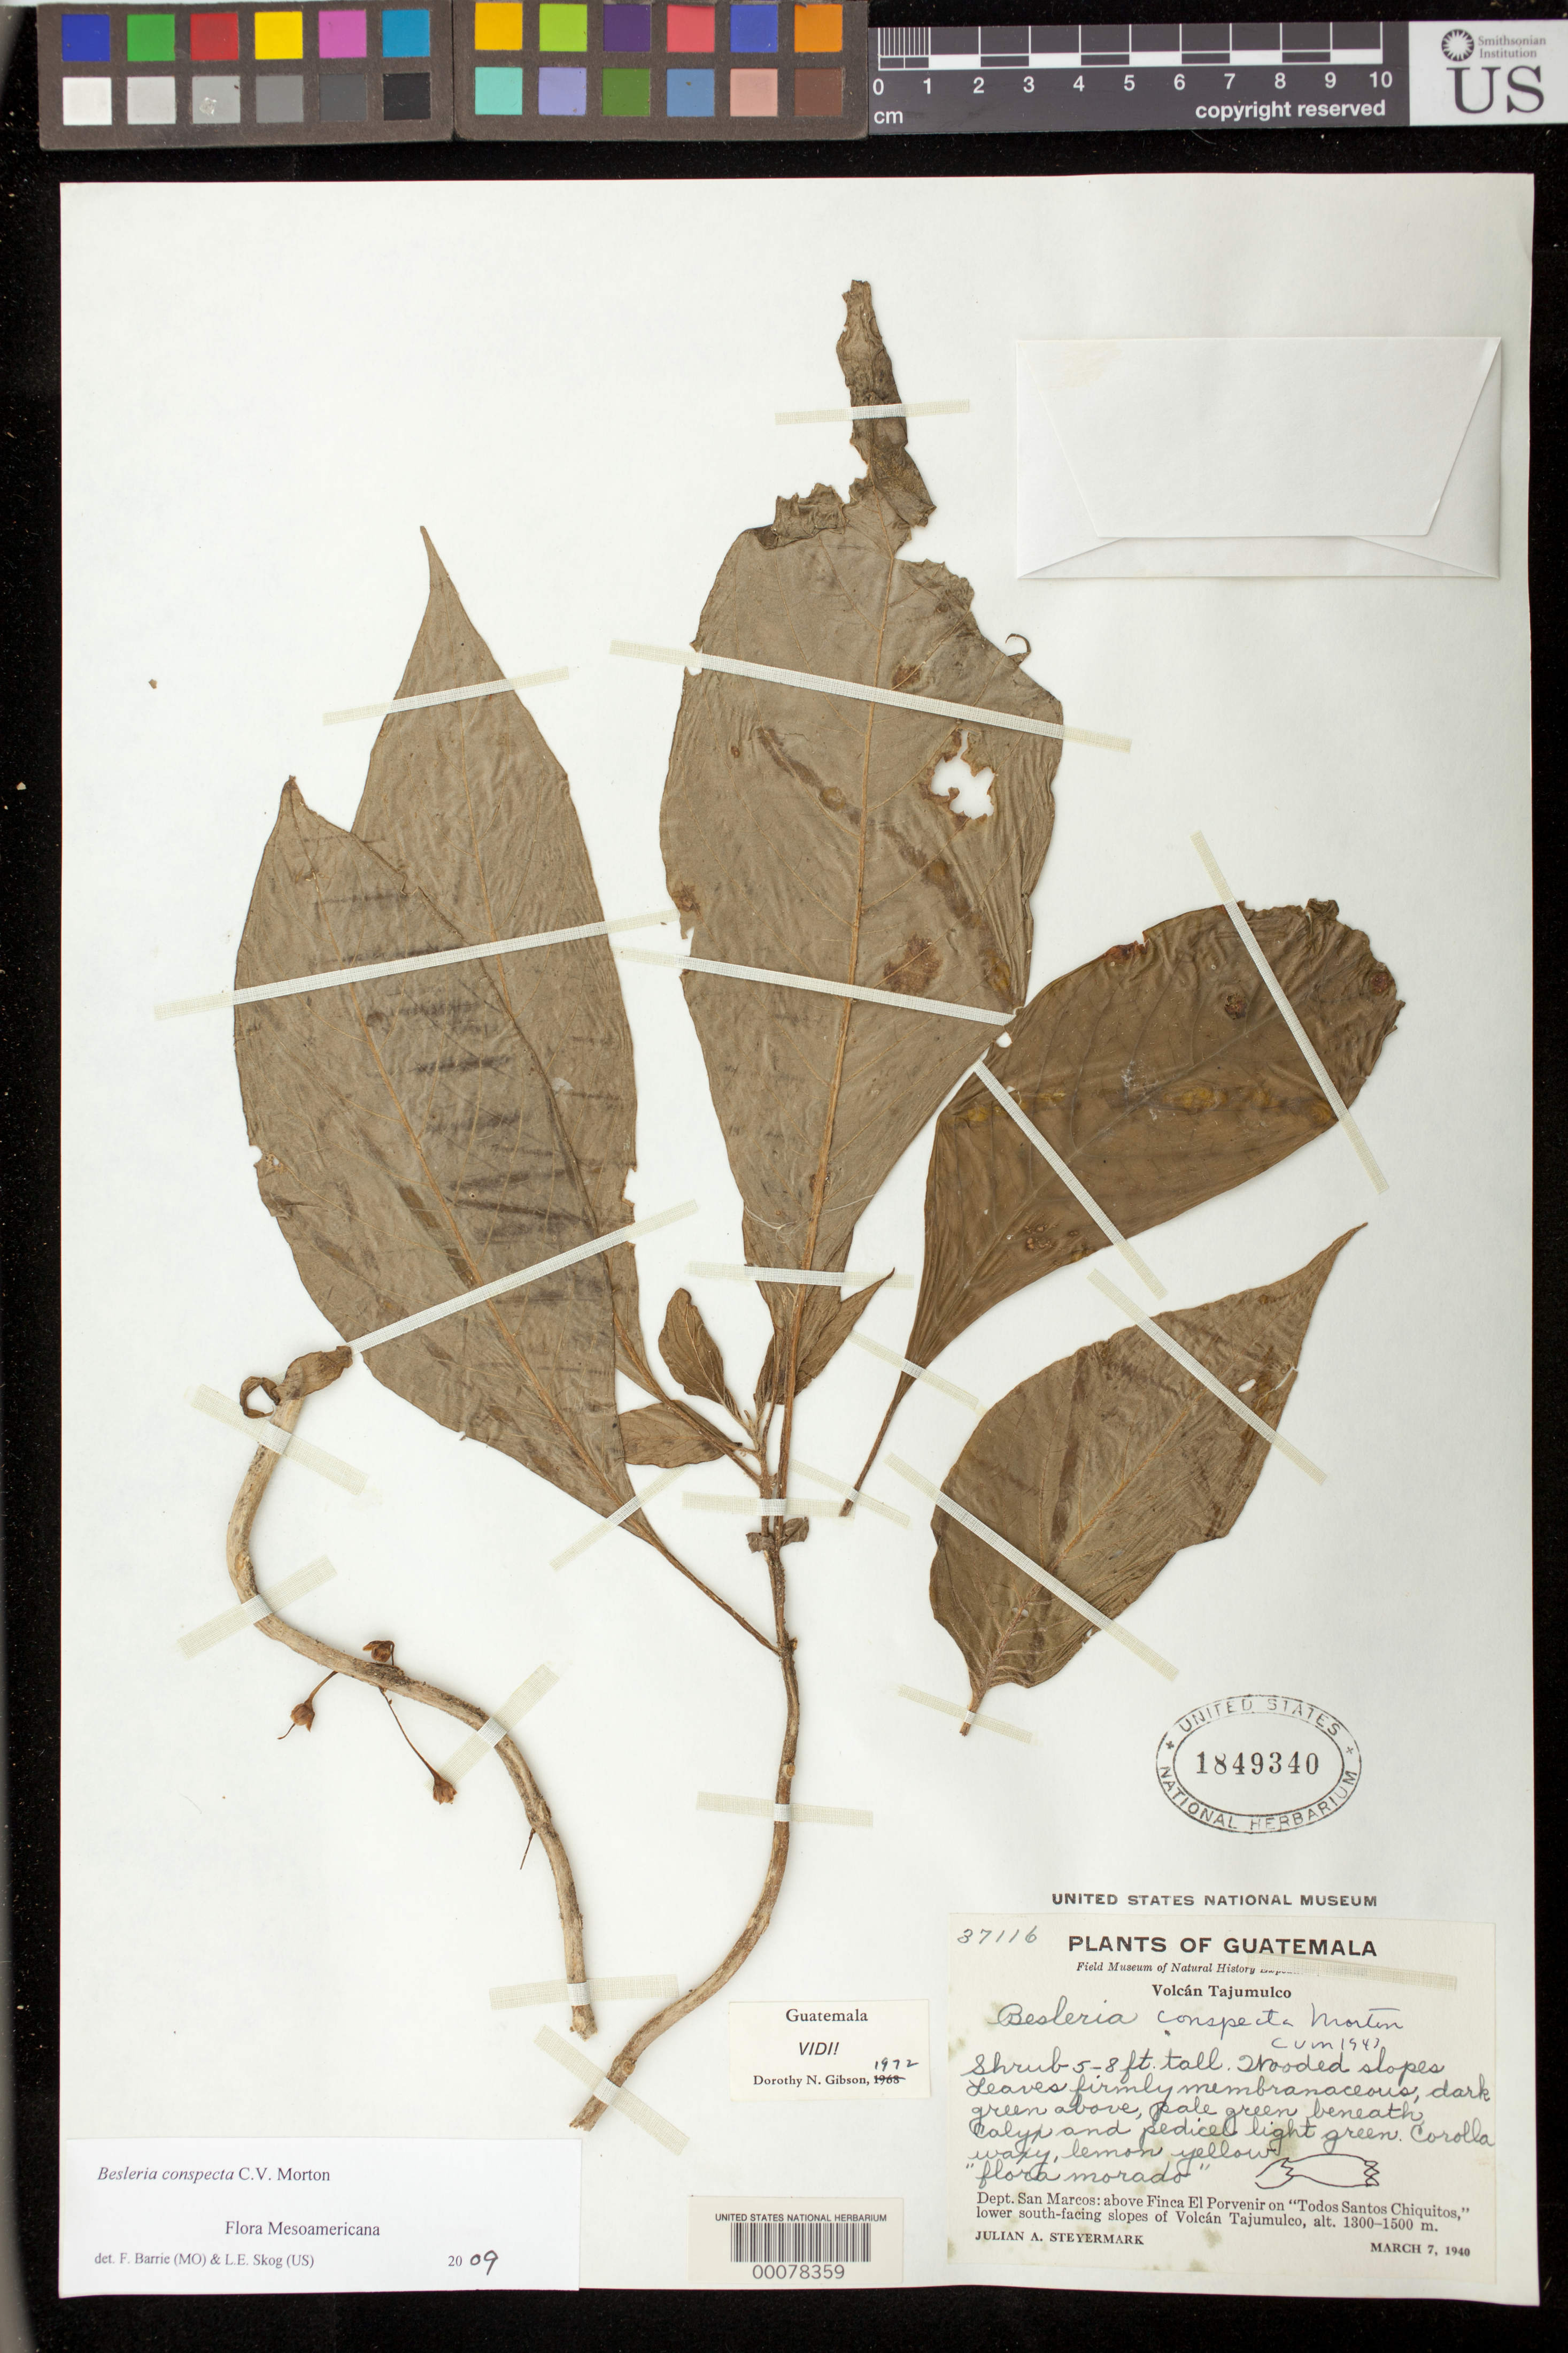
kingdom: Plantae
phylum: Tracheophyta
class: Magnoliopsida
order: Lamiales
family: Gesneriaceae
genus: Besleria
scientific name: Besleria conspecta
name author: C.V. Morton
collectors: J. Steyermark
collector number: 37116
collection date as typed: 07 Mar 1940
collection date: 1940-03-07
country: Guatemala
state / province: San Marcos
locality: Above Finca El Porvenir on "Todos Santos Chiquitos," lower south-facing slopes of Volcan Tajumulco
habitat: Wooded slopes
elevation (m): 1300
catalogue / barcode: US 1849340